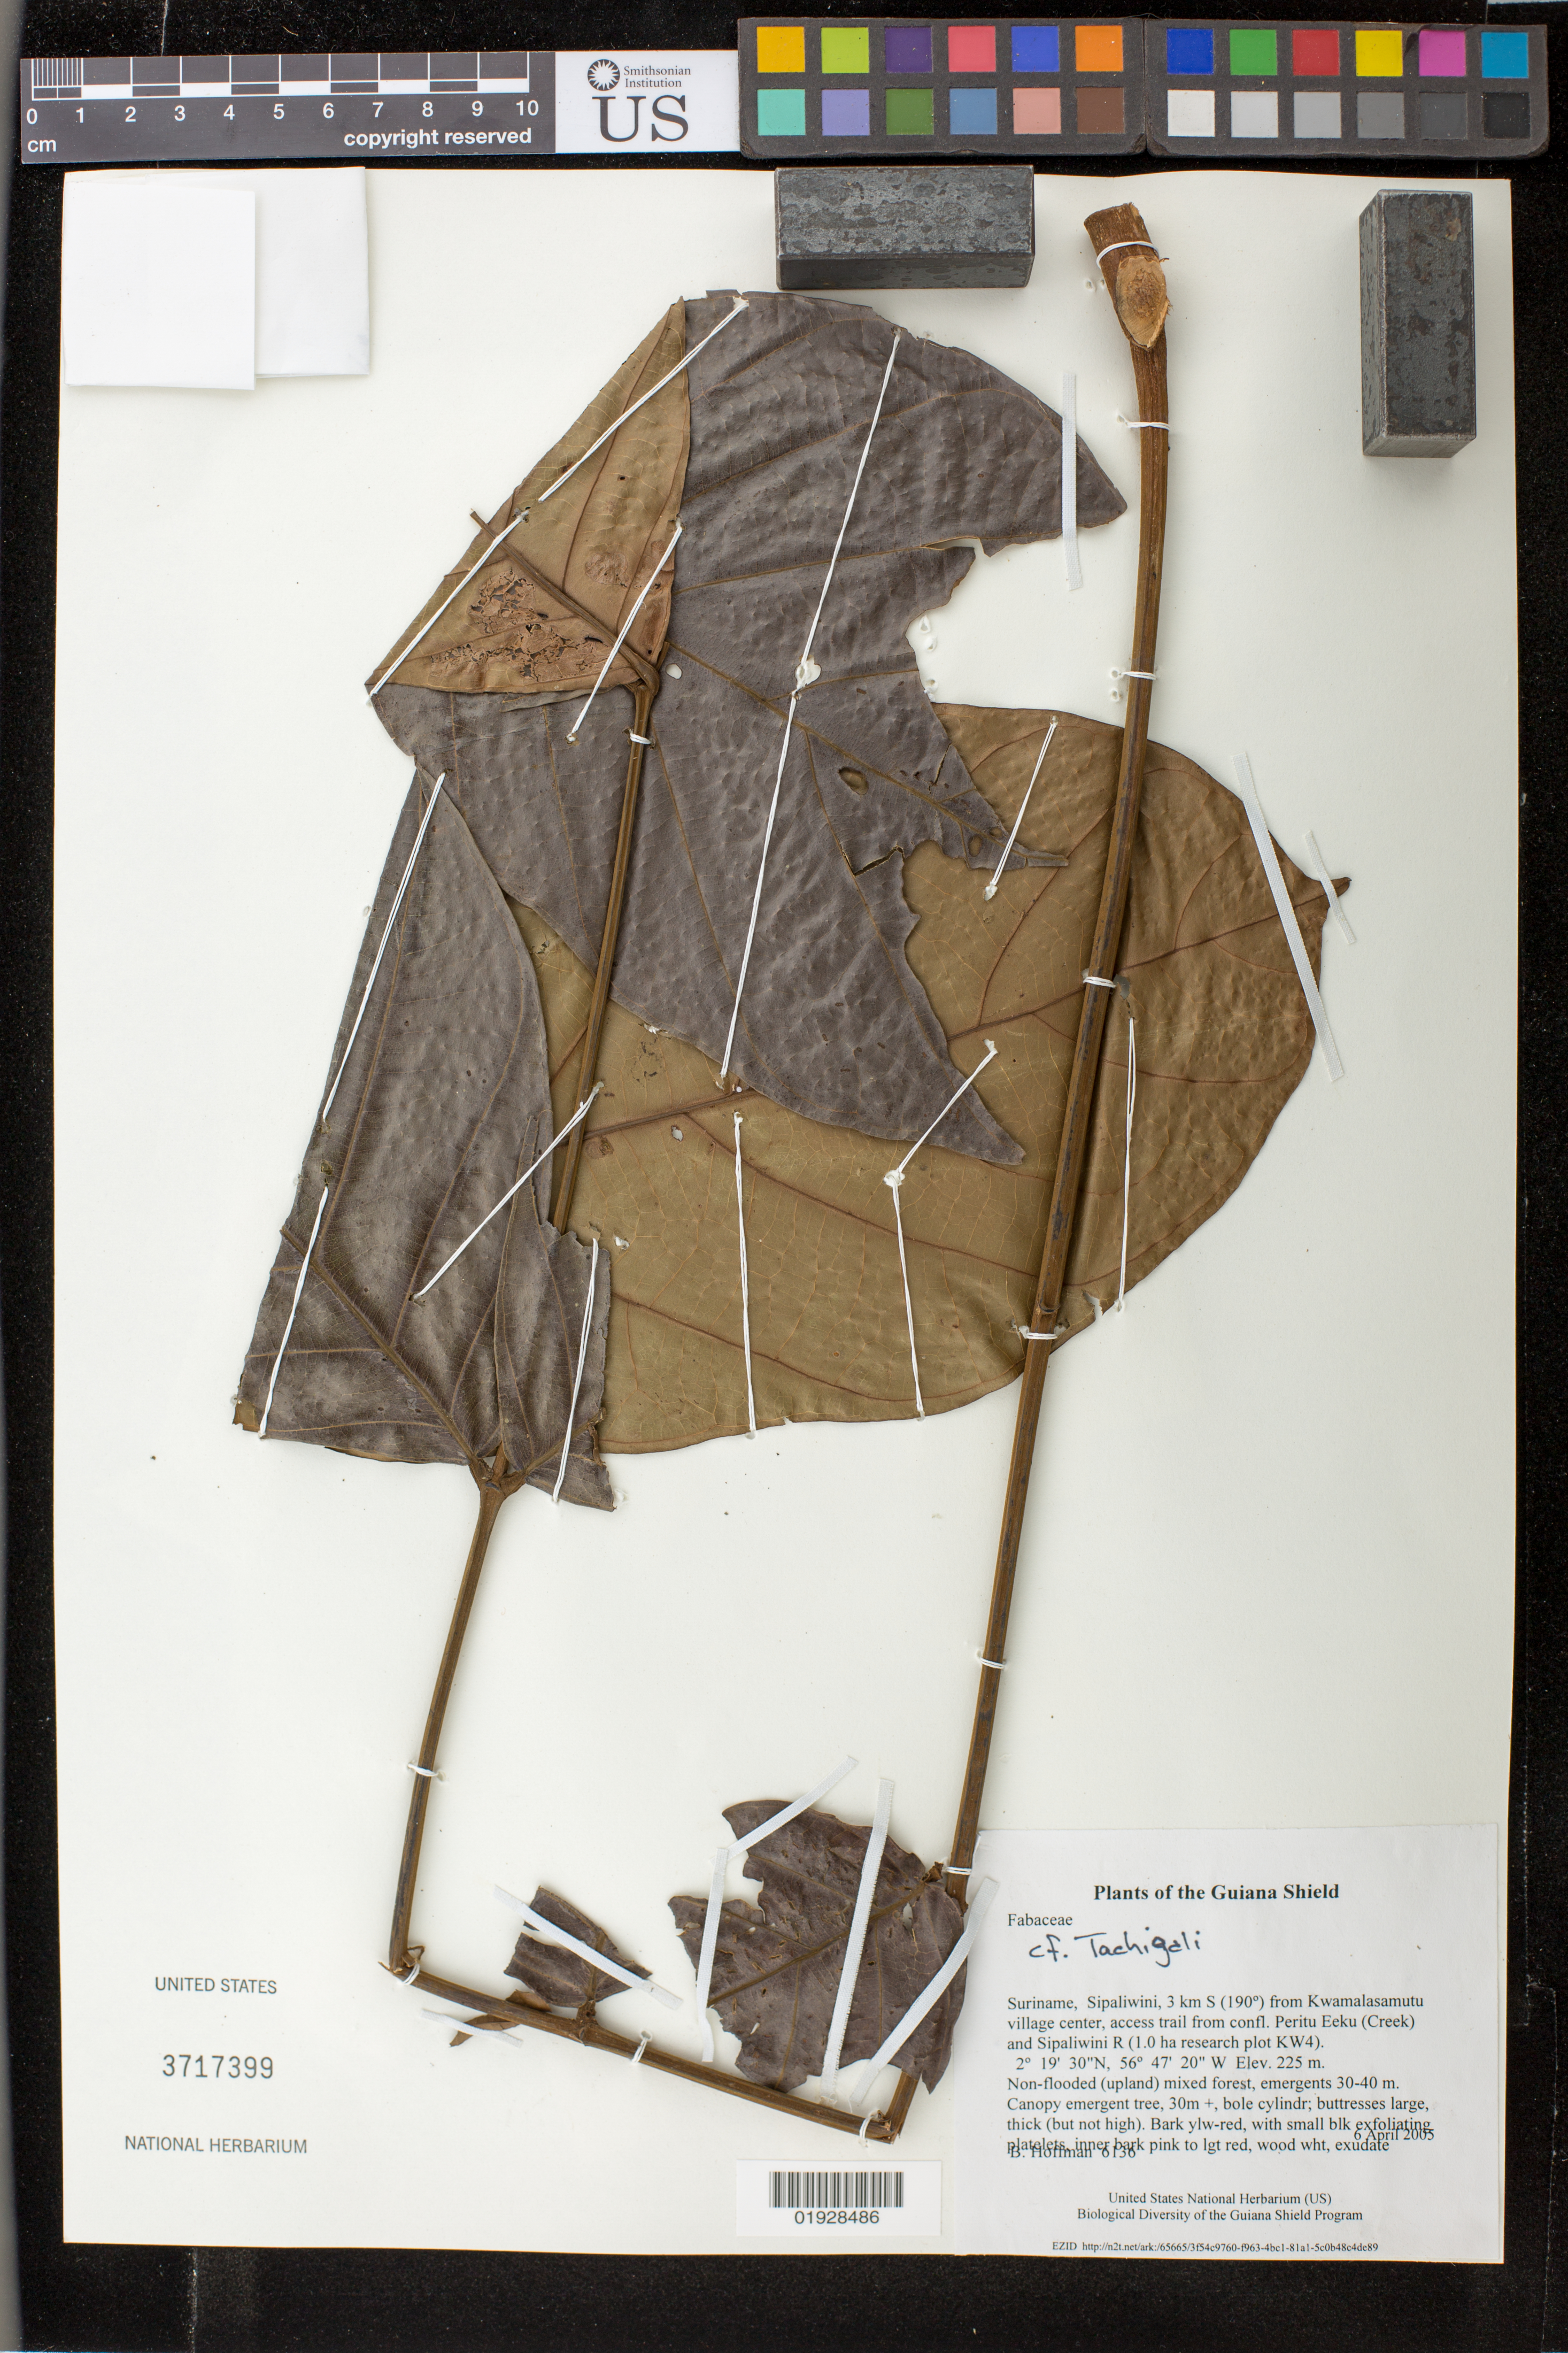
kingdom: Plantae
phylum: Tracheophyta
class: Magnoliopsida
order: Fabales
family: Fabaceae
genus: Tachigali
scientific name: Tachigali sp.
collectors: B. Hoffman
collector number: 6136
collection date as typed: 6 April 2005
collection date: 2005-04-06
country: Suriname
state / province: Sipaliwini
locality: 3 km S (190º) from Kwamalasamutu village center, access trail from confl. Peritu Eeku (Creek) and Sipaliwini R (1.0 ha research plot KW4)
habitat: Non-flooded (upland) mixed forest, emergents 30-40 m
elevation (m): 225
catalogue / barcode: US 3717399